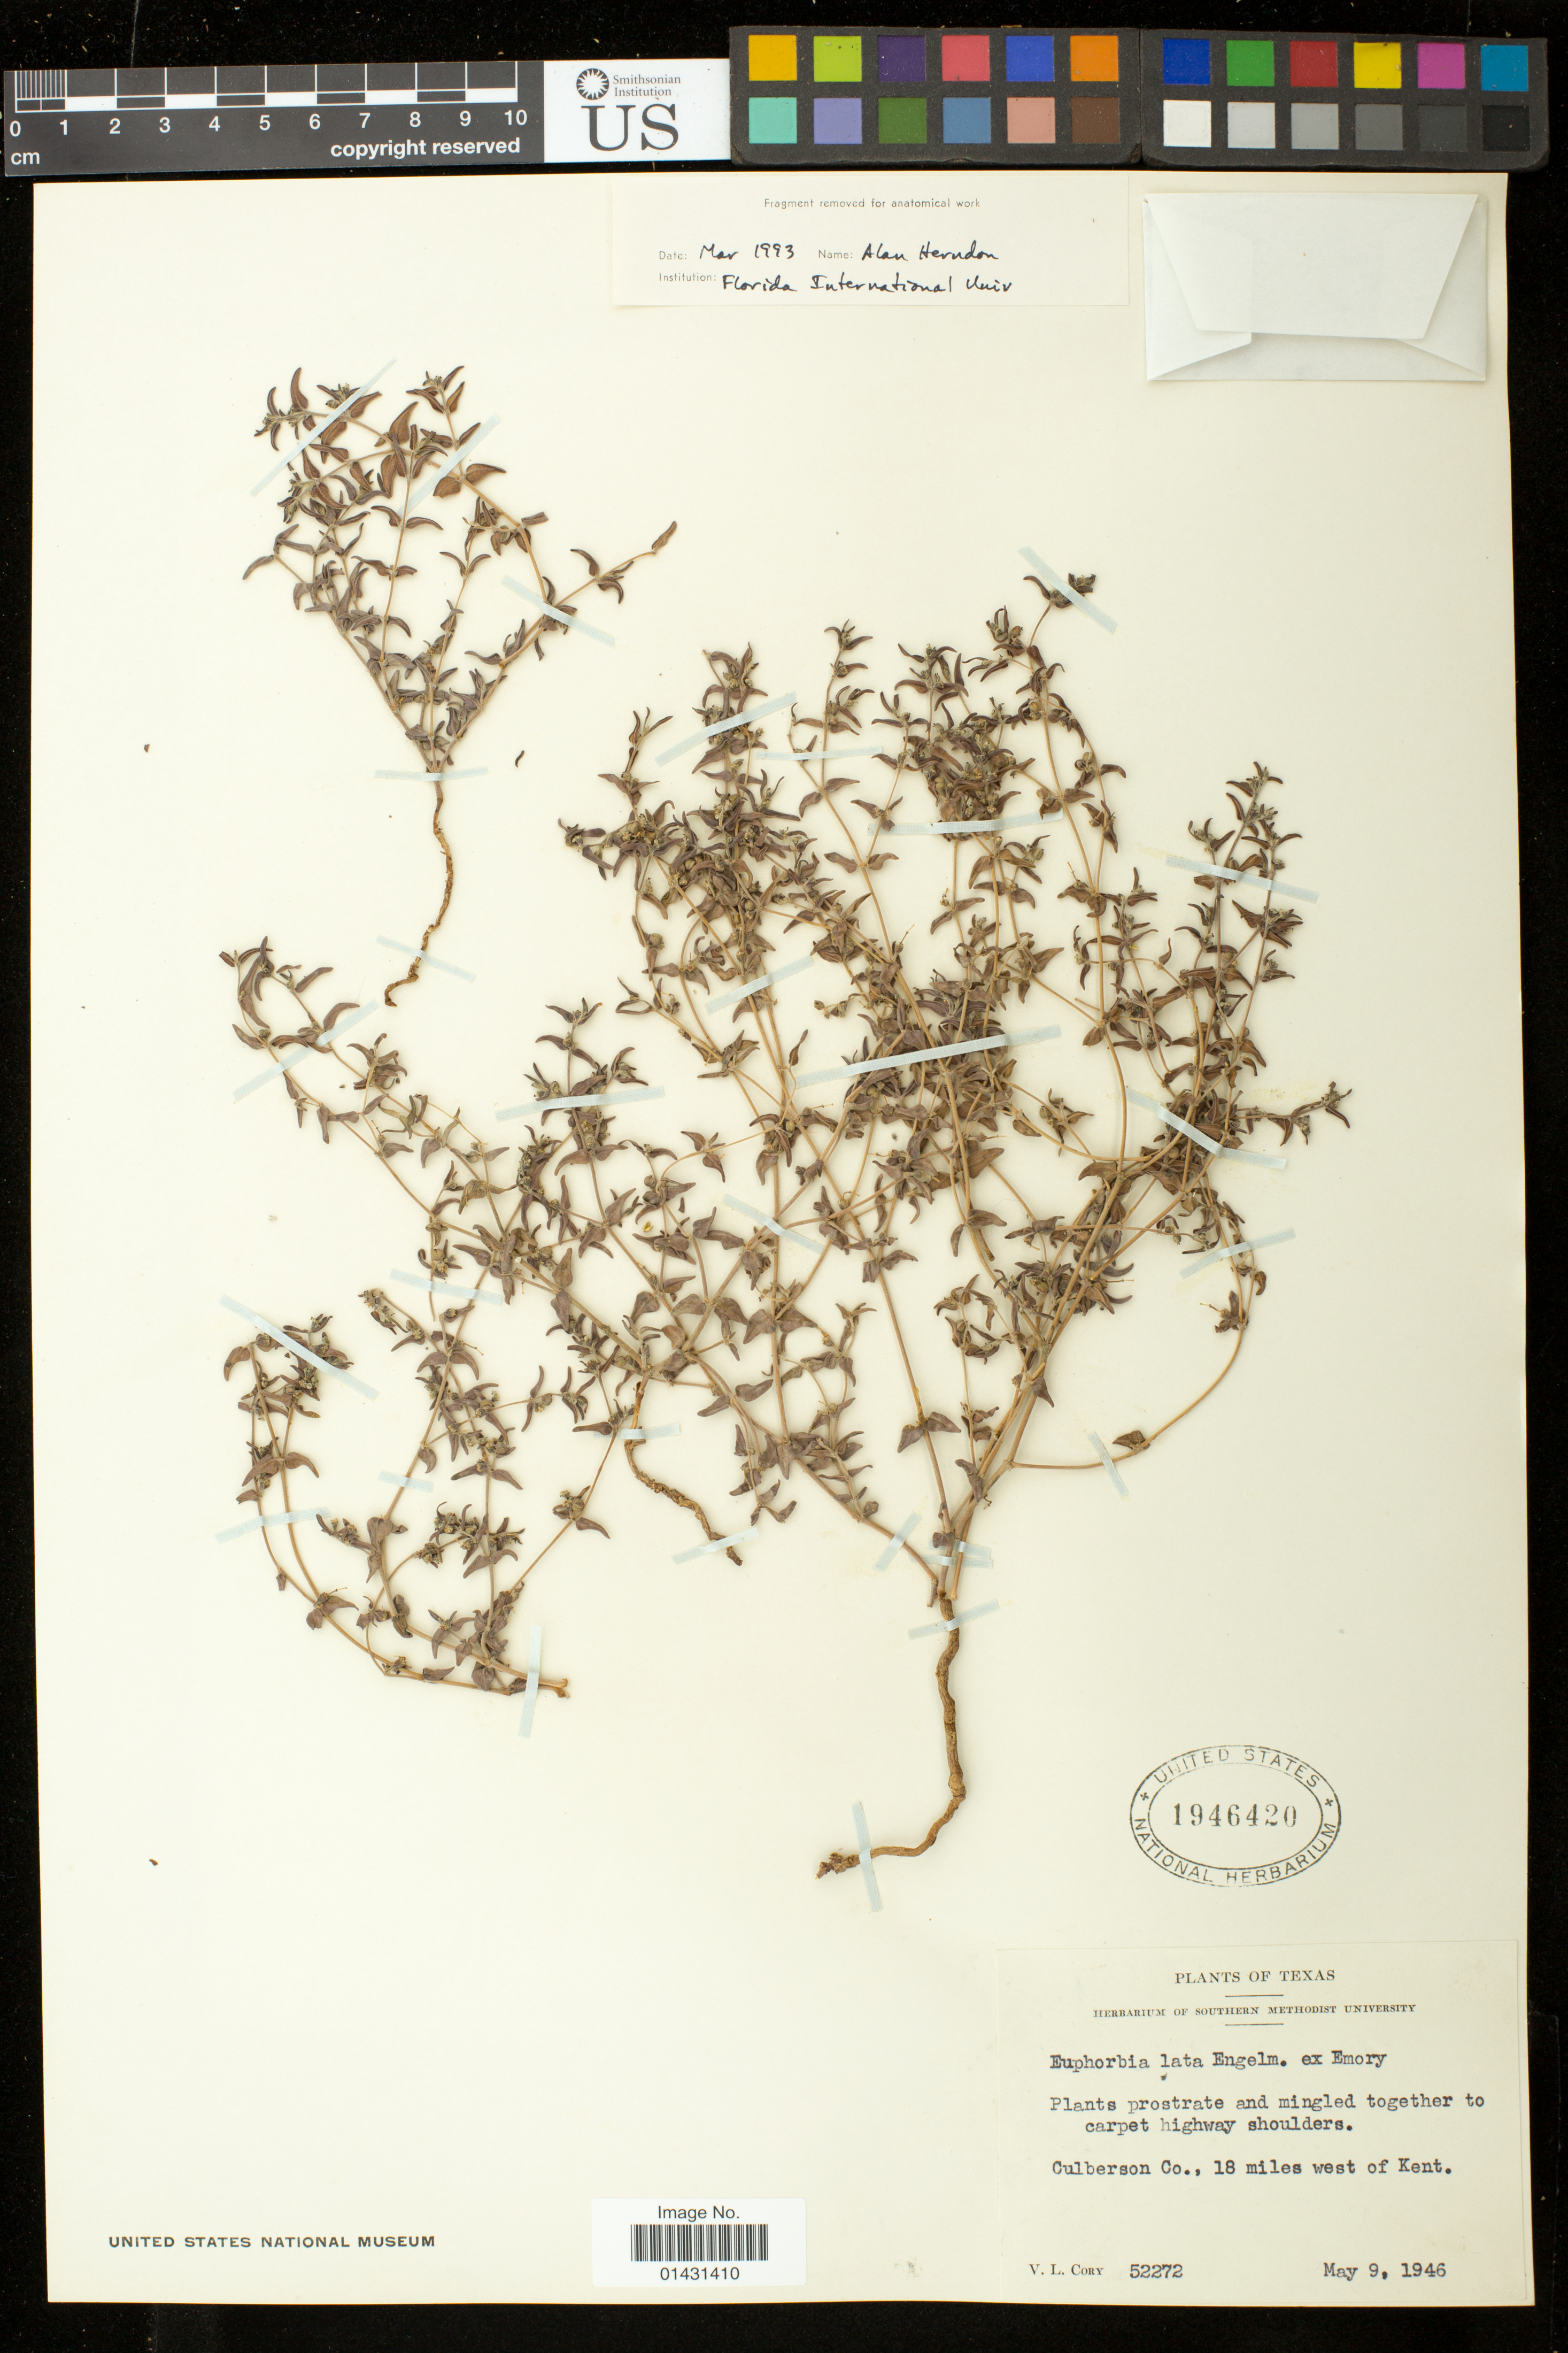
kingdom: Plantae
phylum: Tracheophyta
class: Magnoliopsida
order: Malpighiales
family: Euphorbiaceae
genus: Euphorbia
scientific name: Euphorbia laxa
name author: Drake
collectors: V. Cory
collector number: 52272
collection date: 1946-05-09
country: United States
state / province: Texas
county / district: Culberson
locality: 18 miles west of Kent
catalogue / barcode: US 1946420